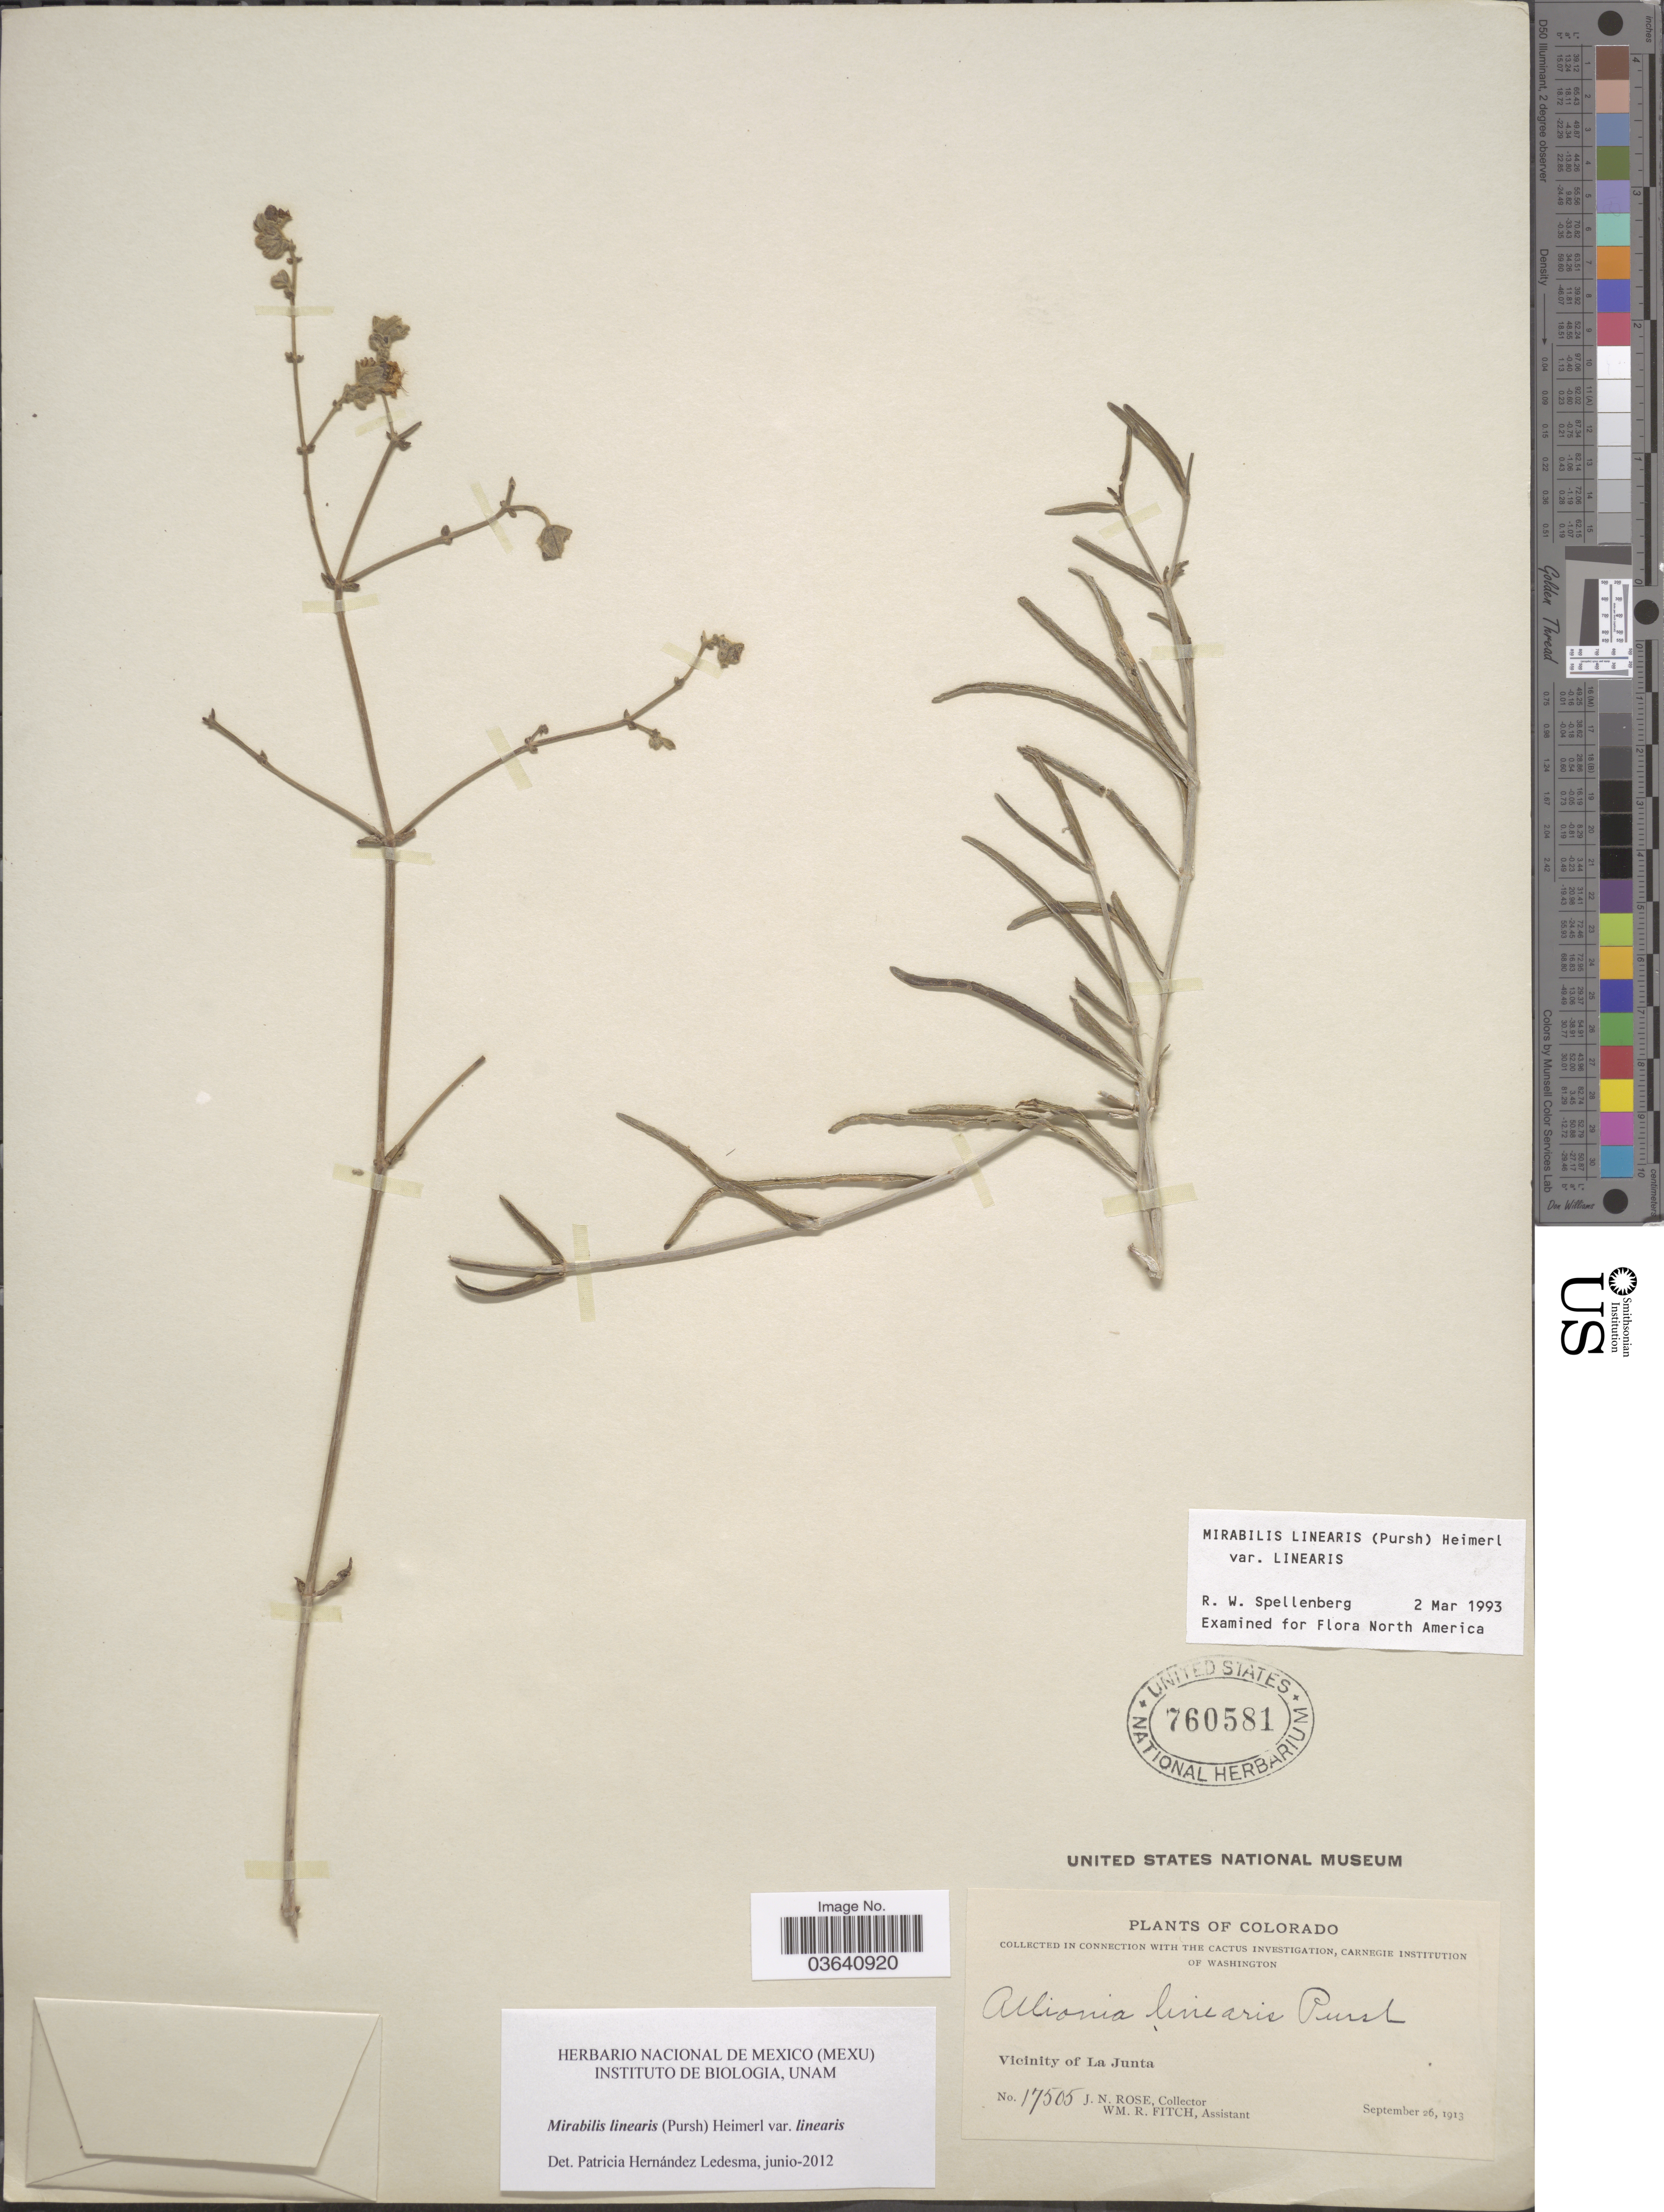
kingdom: Plantae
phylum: Tracheophyta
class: Magnoliopsida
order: Caryophyllales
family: Nyctaginaceae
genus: Mirabilis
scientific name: Mirabilis linearis var. linearis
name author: (Pursh) Heimerl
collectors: J. N. Rose & W. R. Fitch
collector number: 17505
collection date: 1913-09-26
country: United States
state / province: Colorado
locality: Vicinity of La Junta.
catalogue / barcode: US 760581